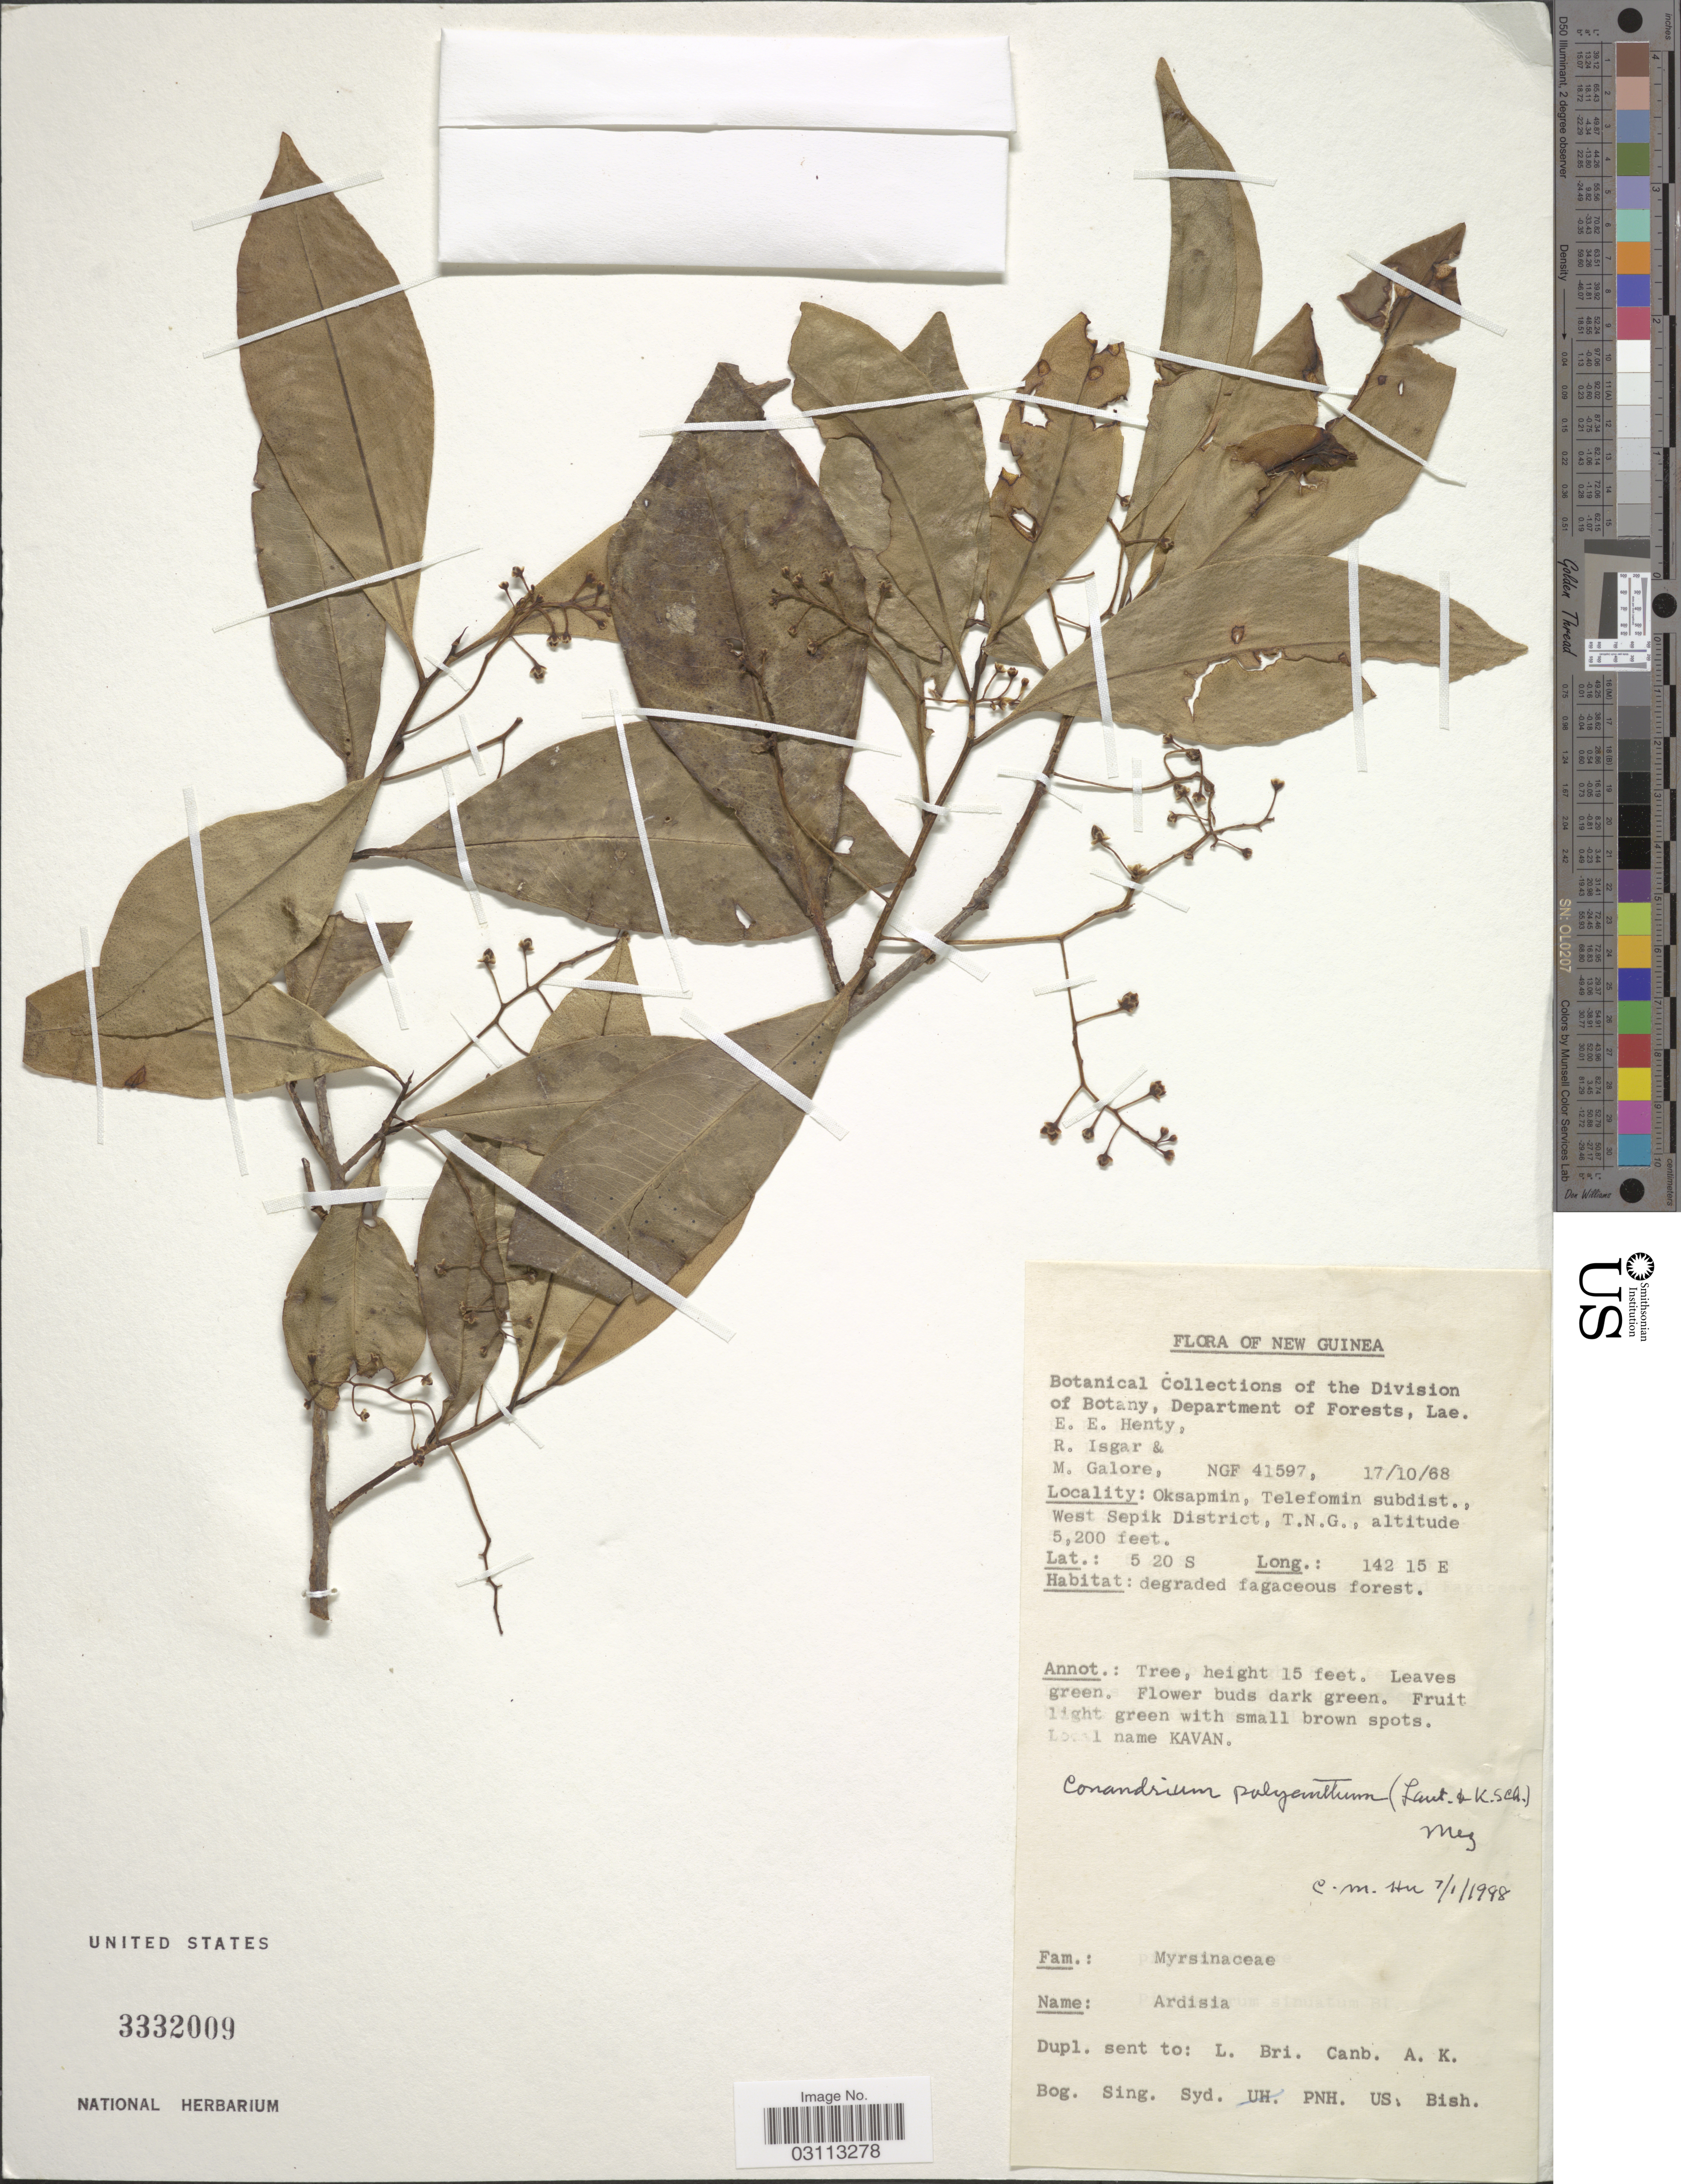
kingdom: Plantae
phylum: Tracheophyta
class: Magnoliopsida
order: Ericales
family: Primulaceae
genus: Conandrium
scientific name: Conandrium polyanthum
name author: (Lauterb. & K. Schum.) Mez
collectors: E. Henty, R. Isgar & M. Galore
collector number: NGF41597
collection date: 1968-10-17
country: Papua New Guinea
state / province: Sandaun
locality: New Guinea. Oksapmin, Telefomin subdist., West Sepik District, T.N.G.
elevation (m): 1585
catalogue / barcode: US 3332009